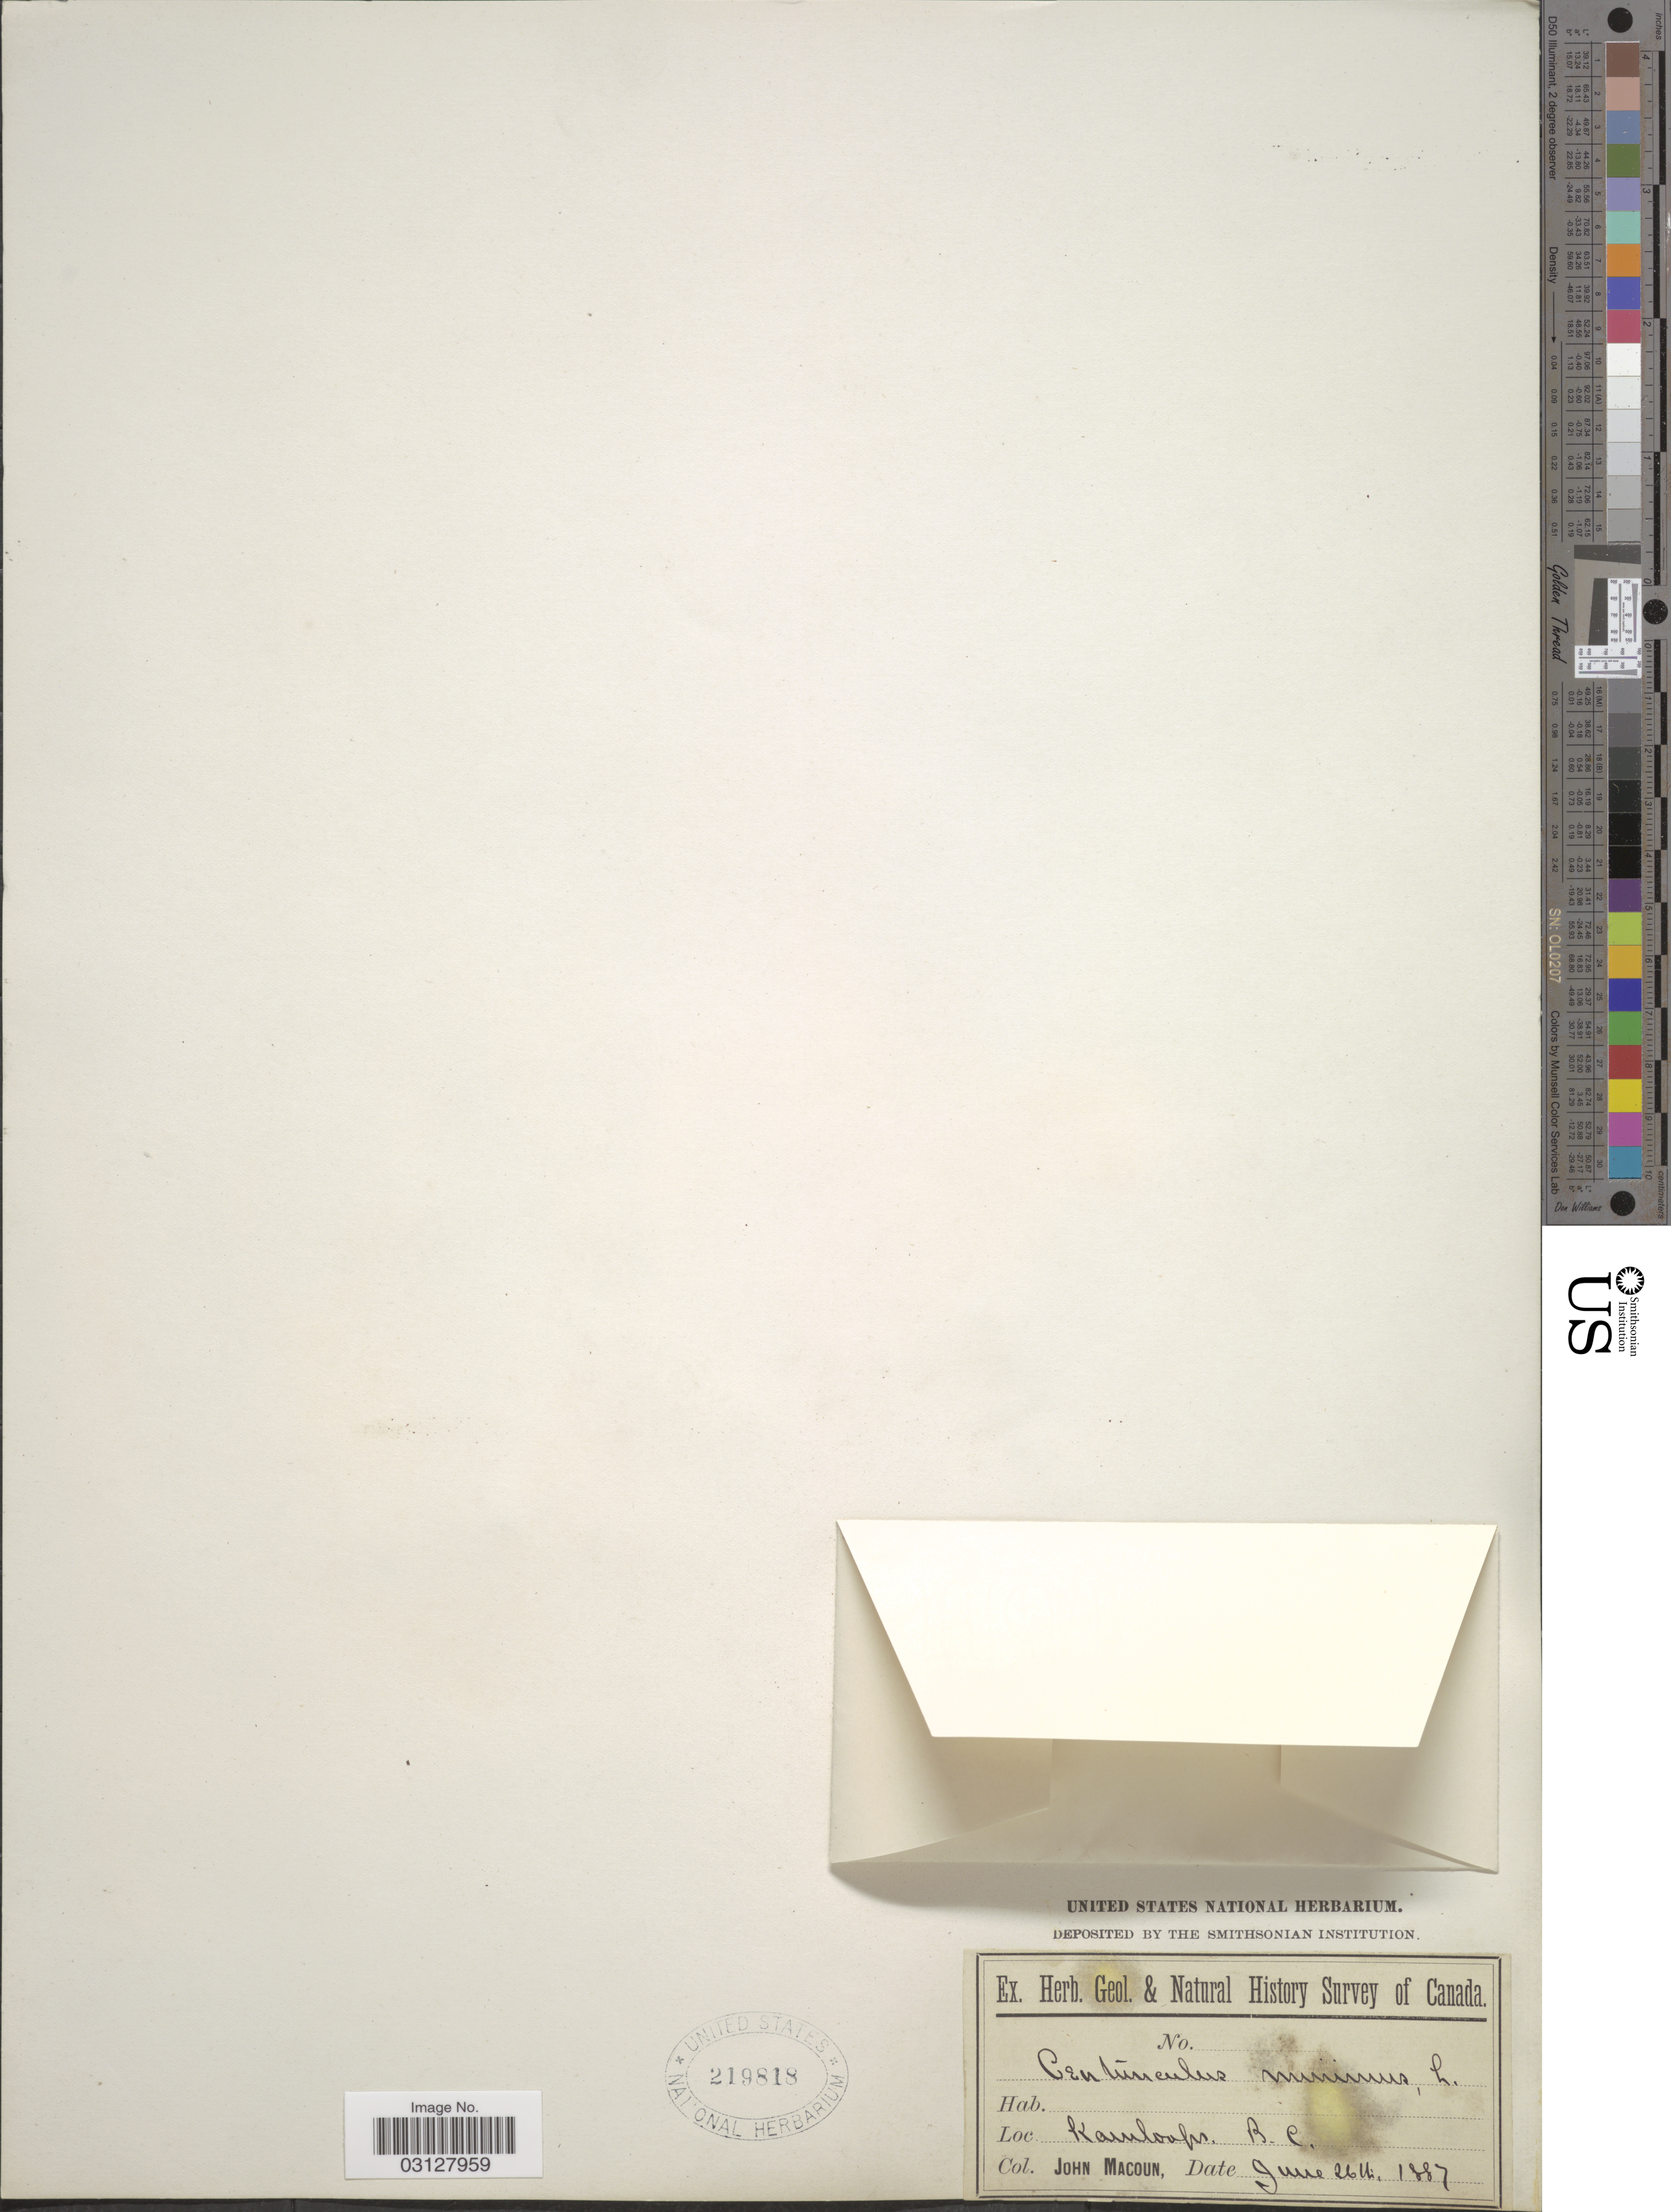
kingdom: Plantae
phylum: Tracheophyta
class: Magnoliopsida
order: Ericales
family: Primulaceae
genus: Centunculus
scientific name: Centunculus minimus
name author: L.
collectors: J. Macoun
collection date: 1887-06-26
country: Canada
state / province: British Columbia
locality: Kamloops, B.C.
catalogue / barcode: US 219818